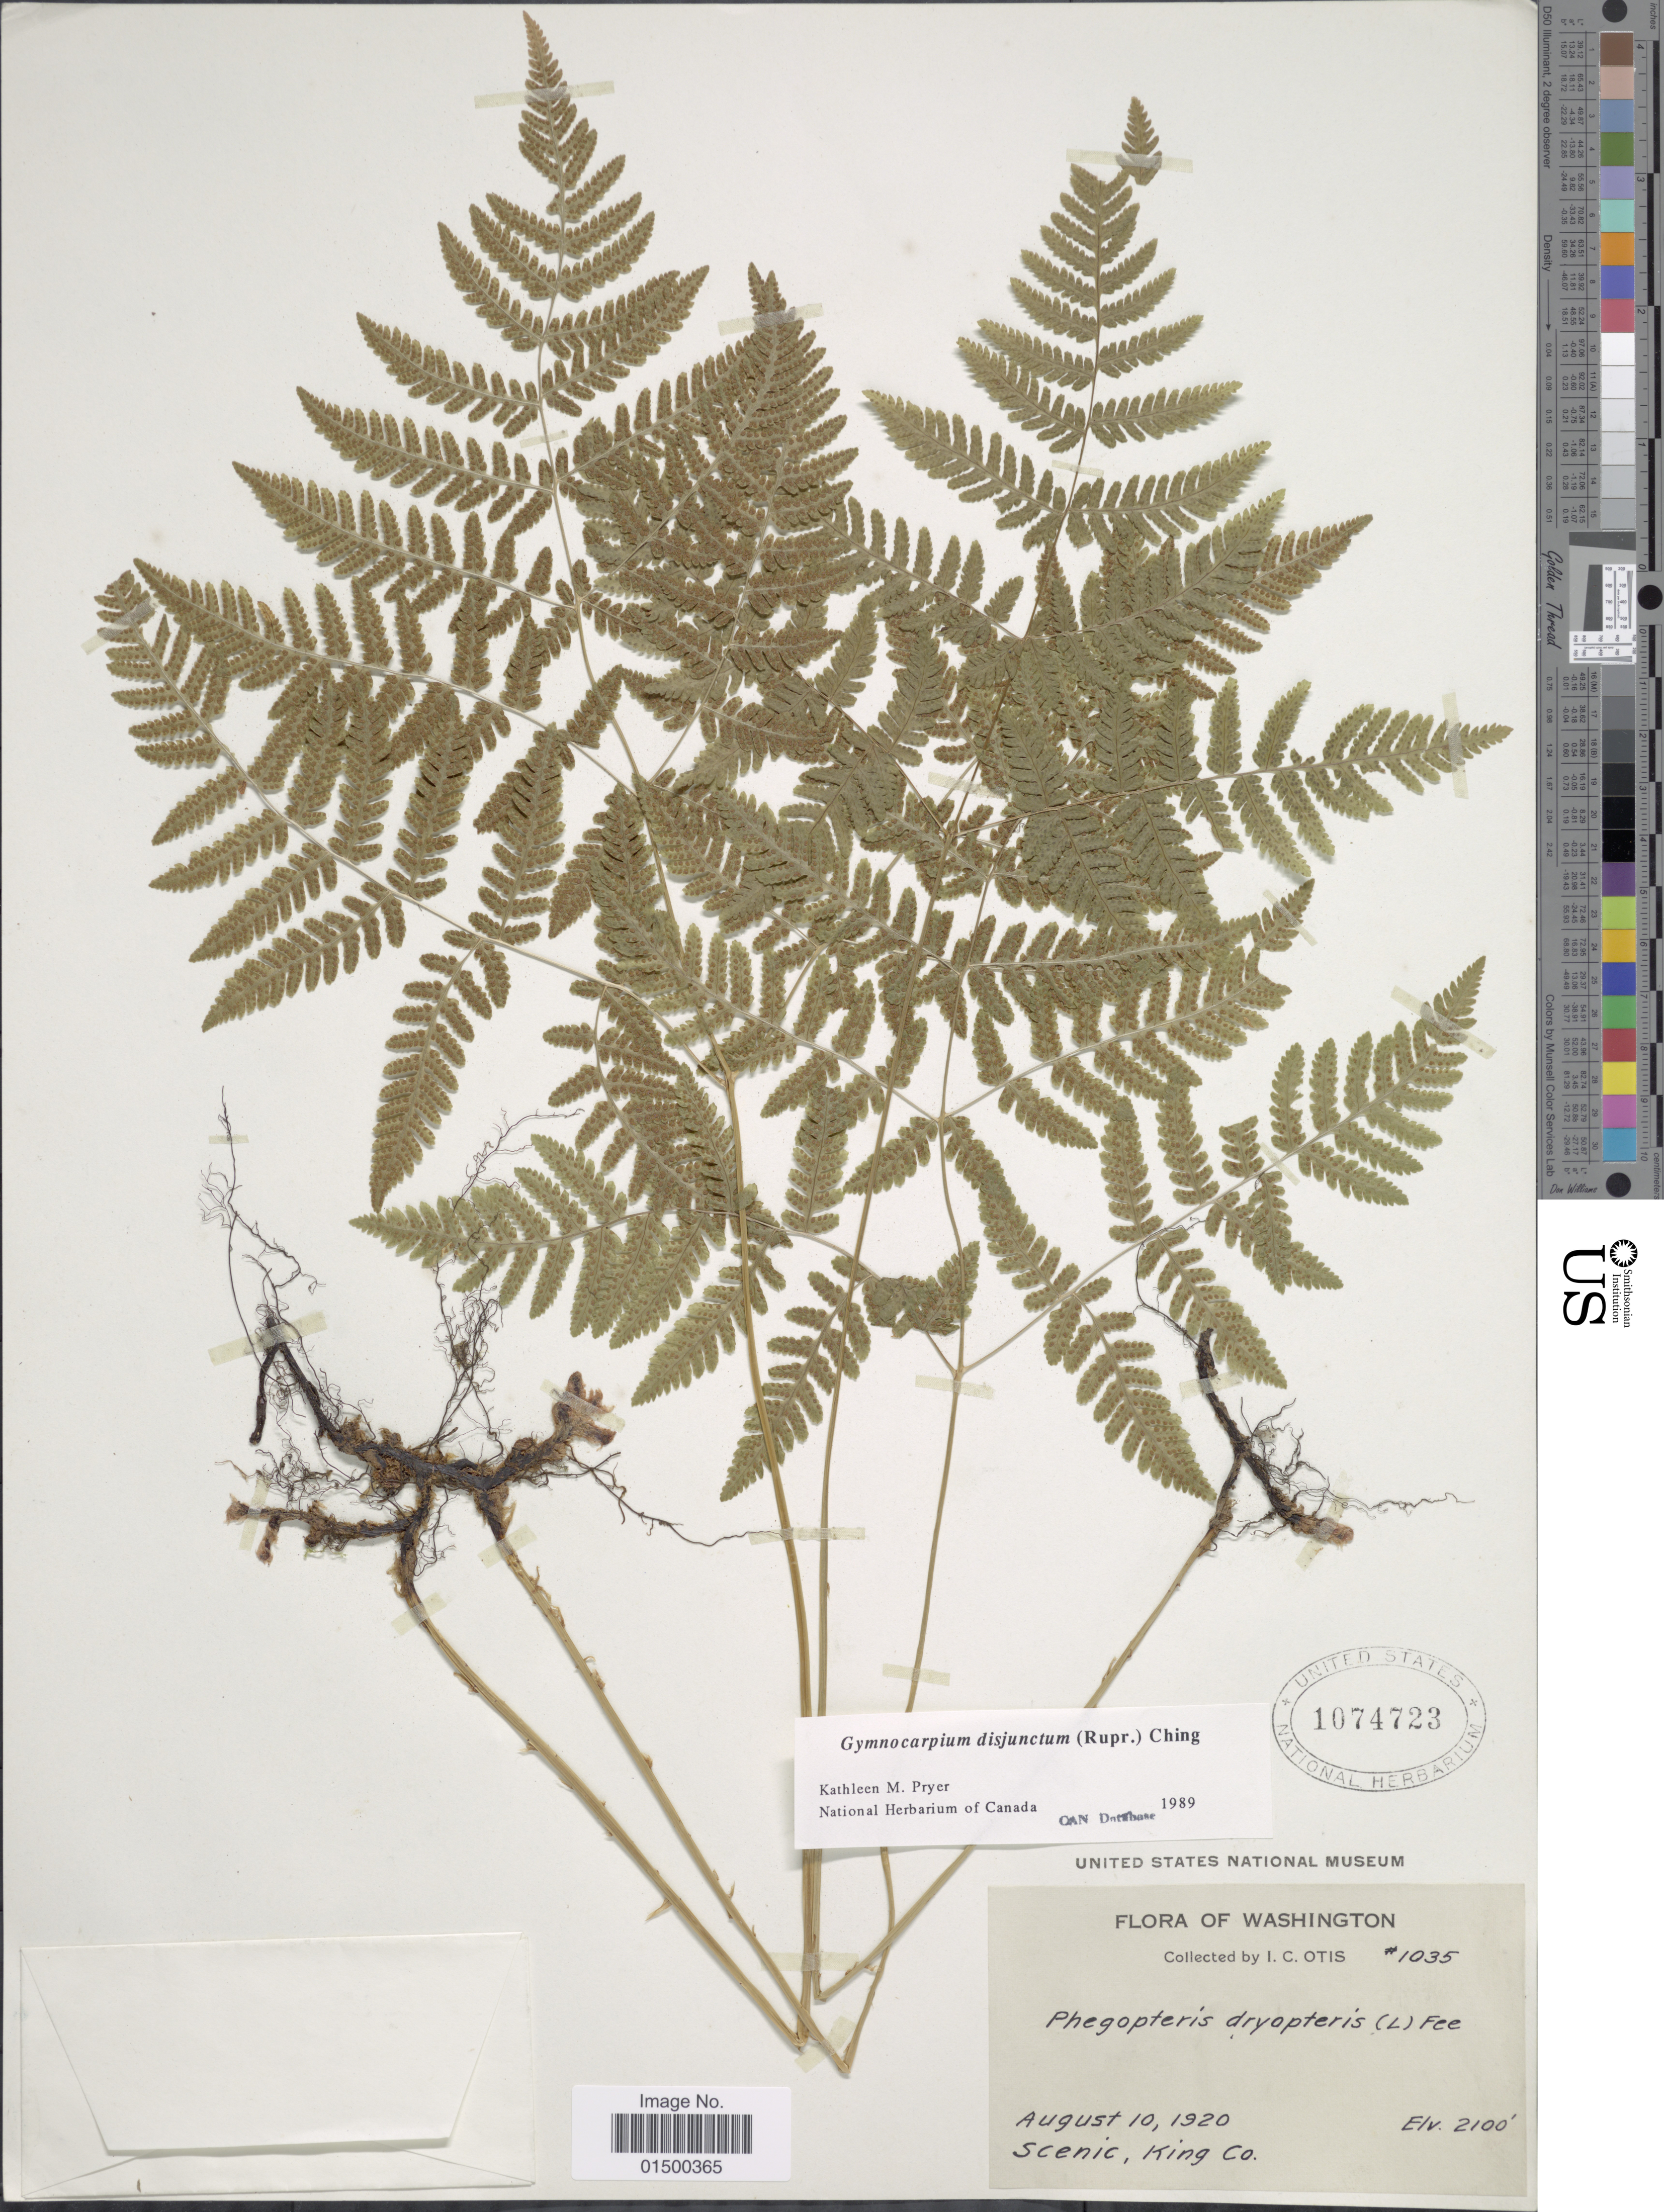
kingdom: Plantae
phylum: Tracheophyta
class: Polypodiopsida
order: Polypodiales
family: Cystopteridaceae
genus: Gymnocarpium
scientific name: Gymnocarpium disjunctum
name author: (Rupr.) Ching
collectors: I. C. Otis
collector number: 1035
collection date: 1920-08-10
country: United States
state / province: Washington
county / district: King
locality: Scenic, King Co.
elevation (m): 640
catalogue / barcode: US 1074723